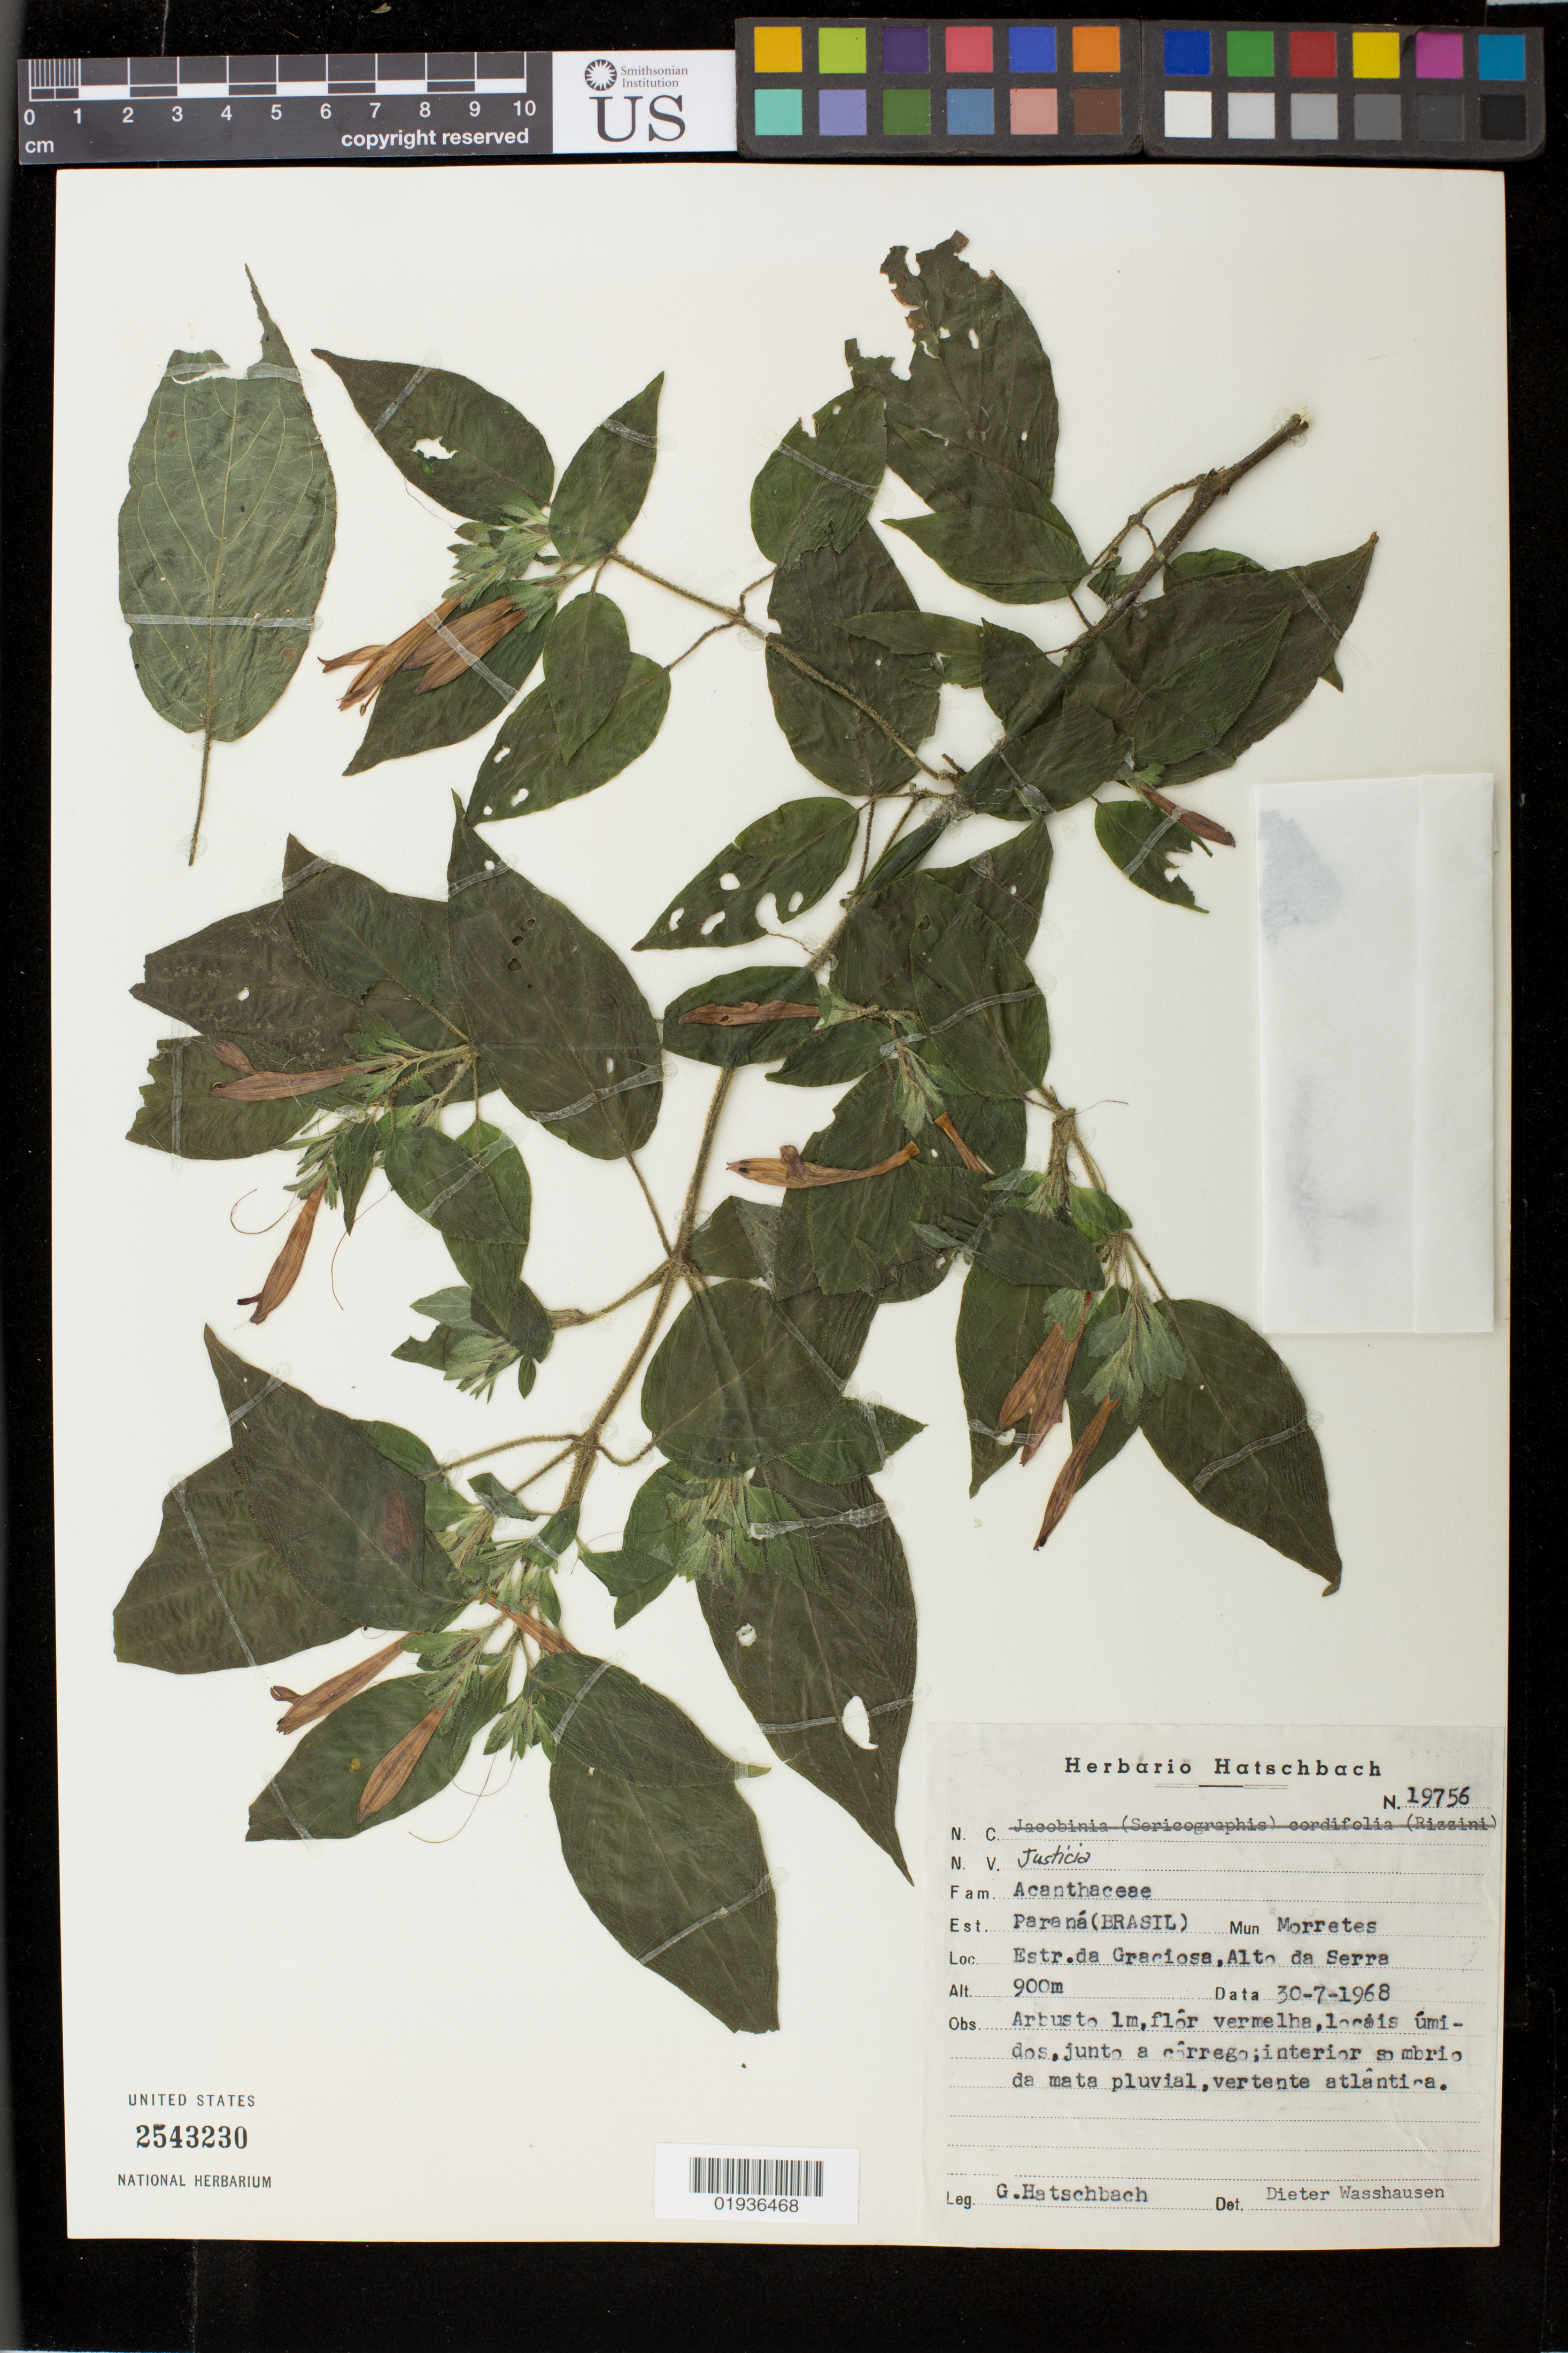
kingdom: Plantae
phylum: Tracheophyta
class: Magnoliopsida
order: Lamiales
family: Acanthaceae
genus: Justicia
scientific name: Justicia sp.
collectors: G. Hatschbach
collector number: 19756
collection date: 1968-07-30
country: Brazil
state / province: Paraná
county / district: Morretes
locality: Estrada Graciosa, Alto da Serra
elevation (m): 900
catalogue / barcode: US 2543230